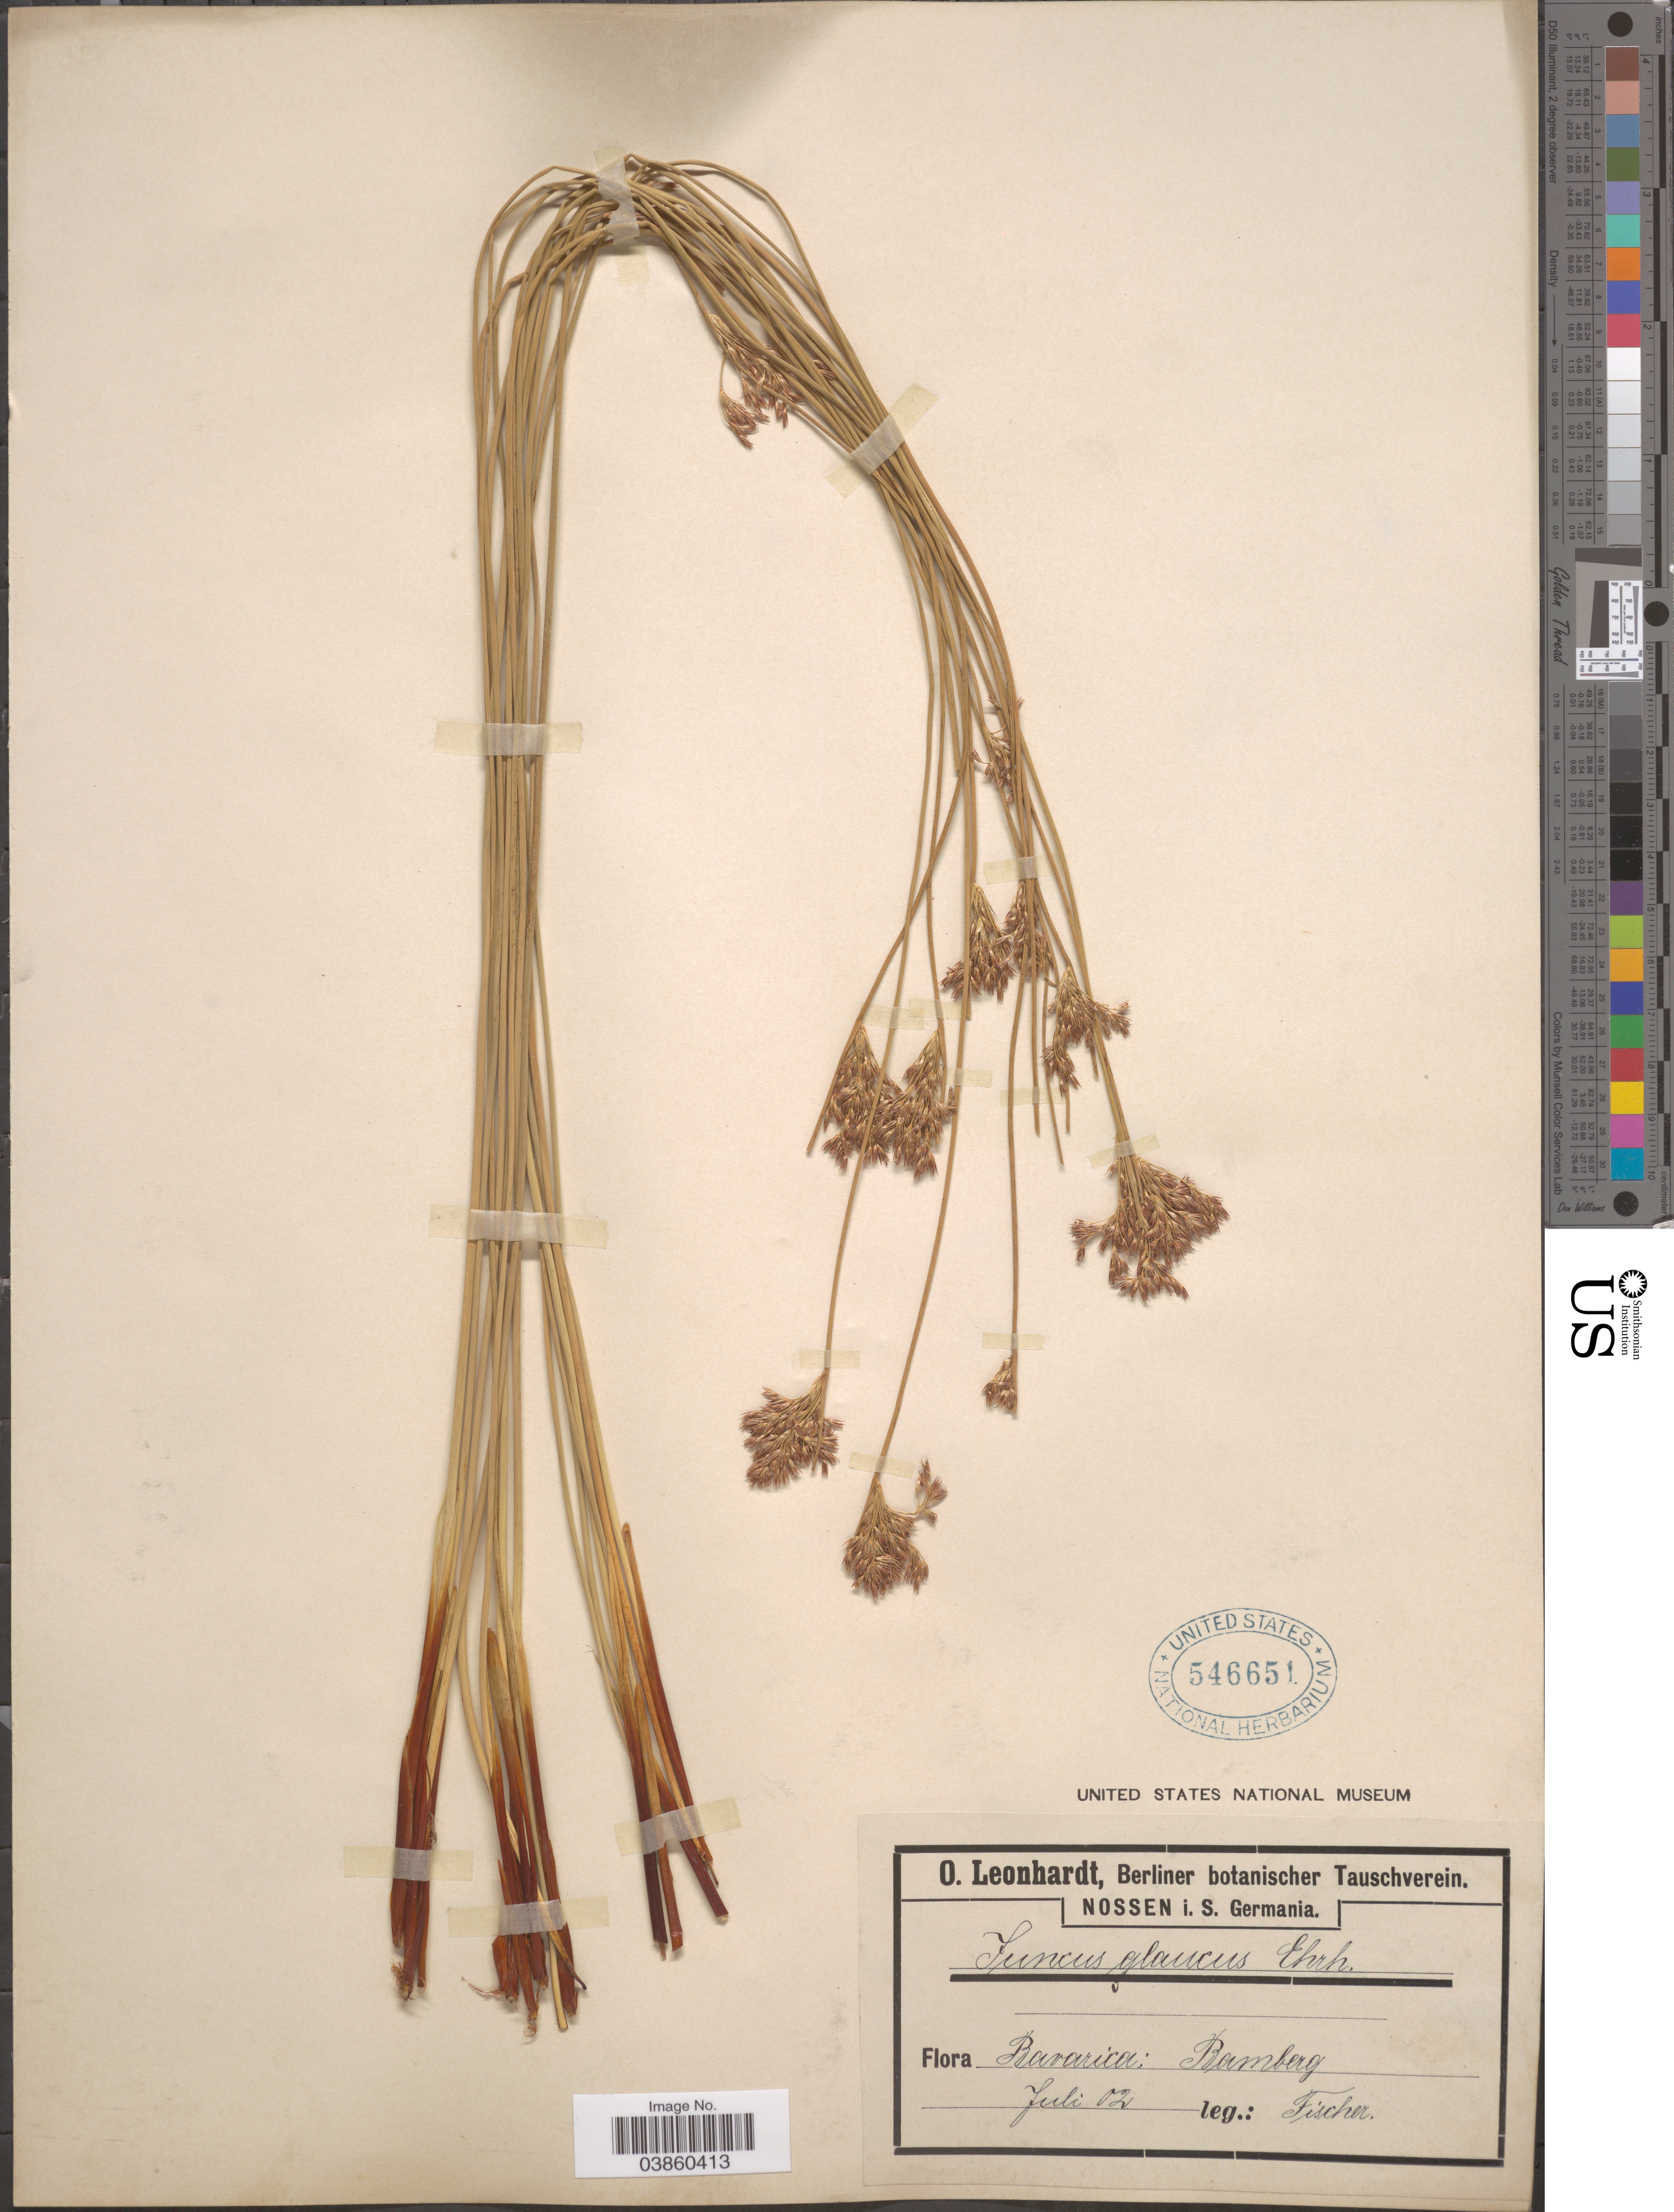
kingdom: Plantae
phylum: Tracheophyta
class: Liliopsida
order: Poales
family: Juncaceae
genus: Juncus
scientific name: Juncus glaucus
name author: Ehrh.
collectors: -- Fischer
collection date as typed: Transcribed d/m/y: /7/2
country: Germany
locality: Bavarica: Bamberg.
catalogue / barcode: US 546651